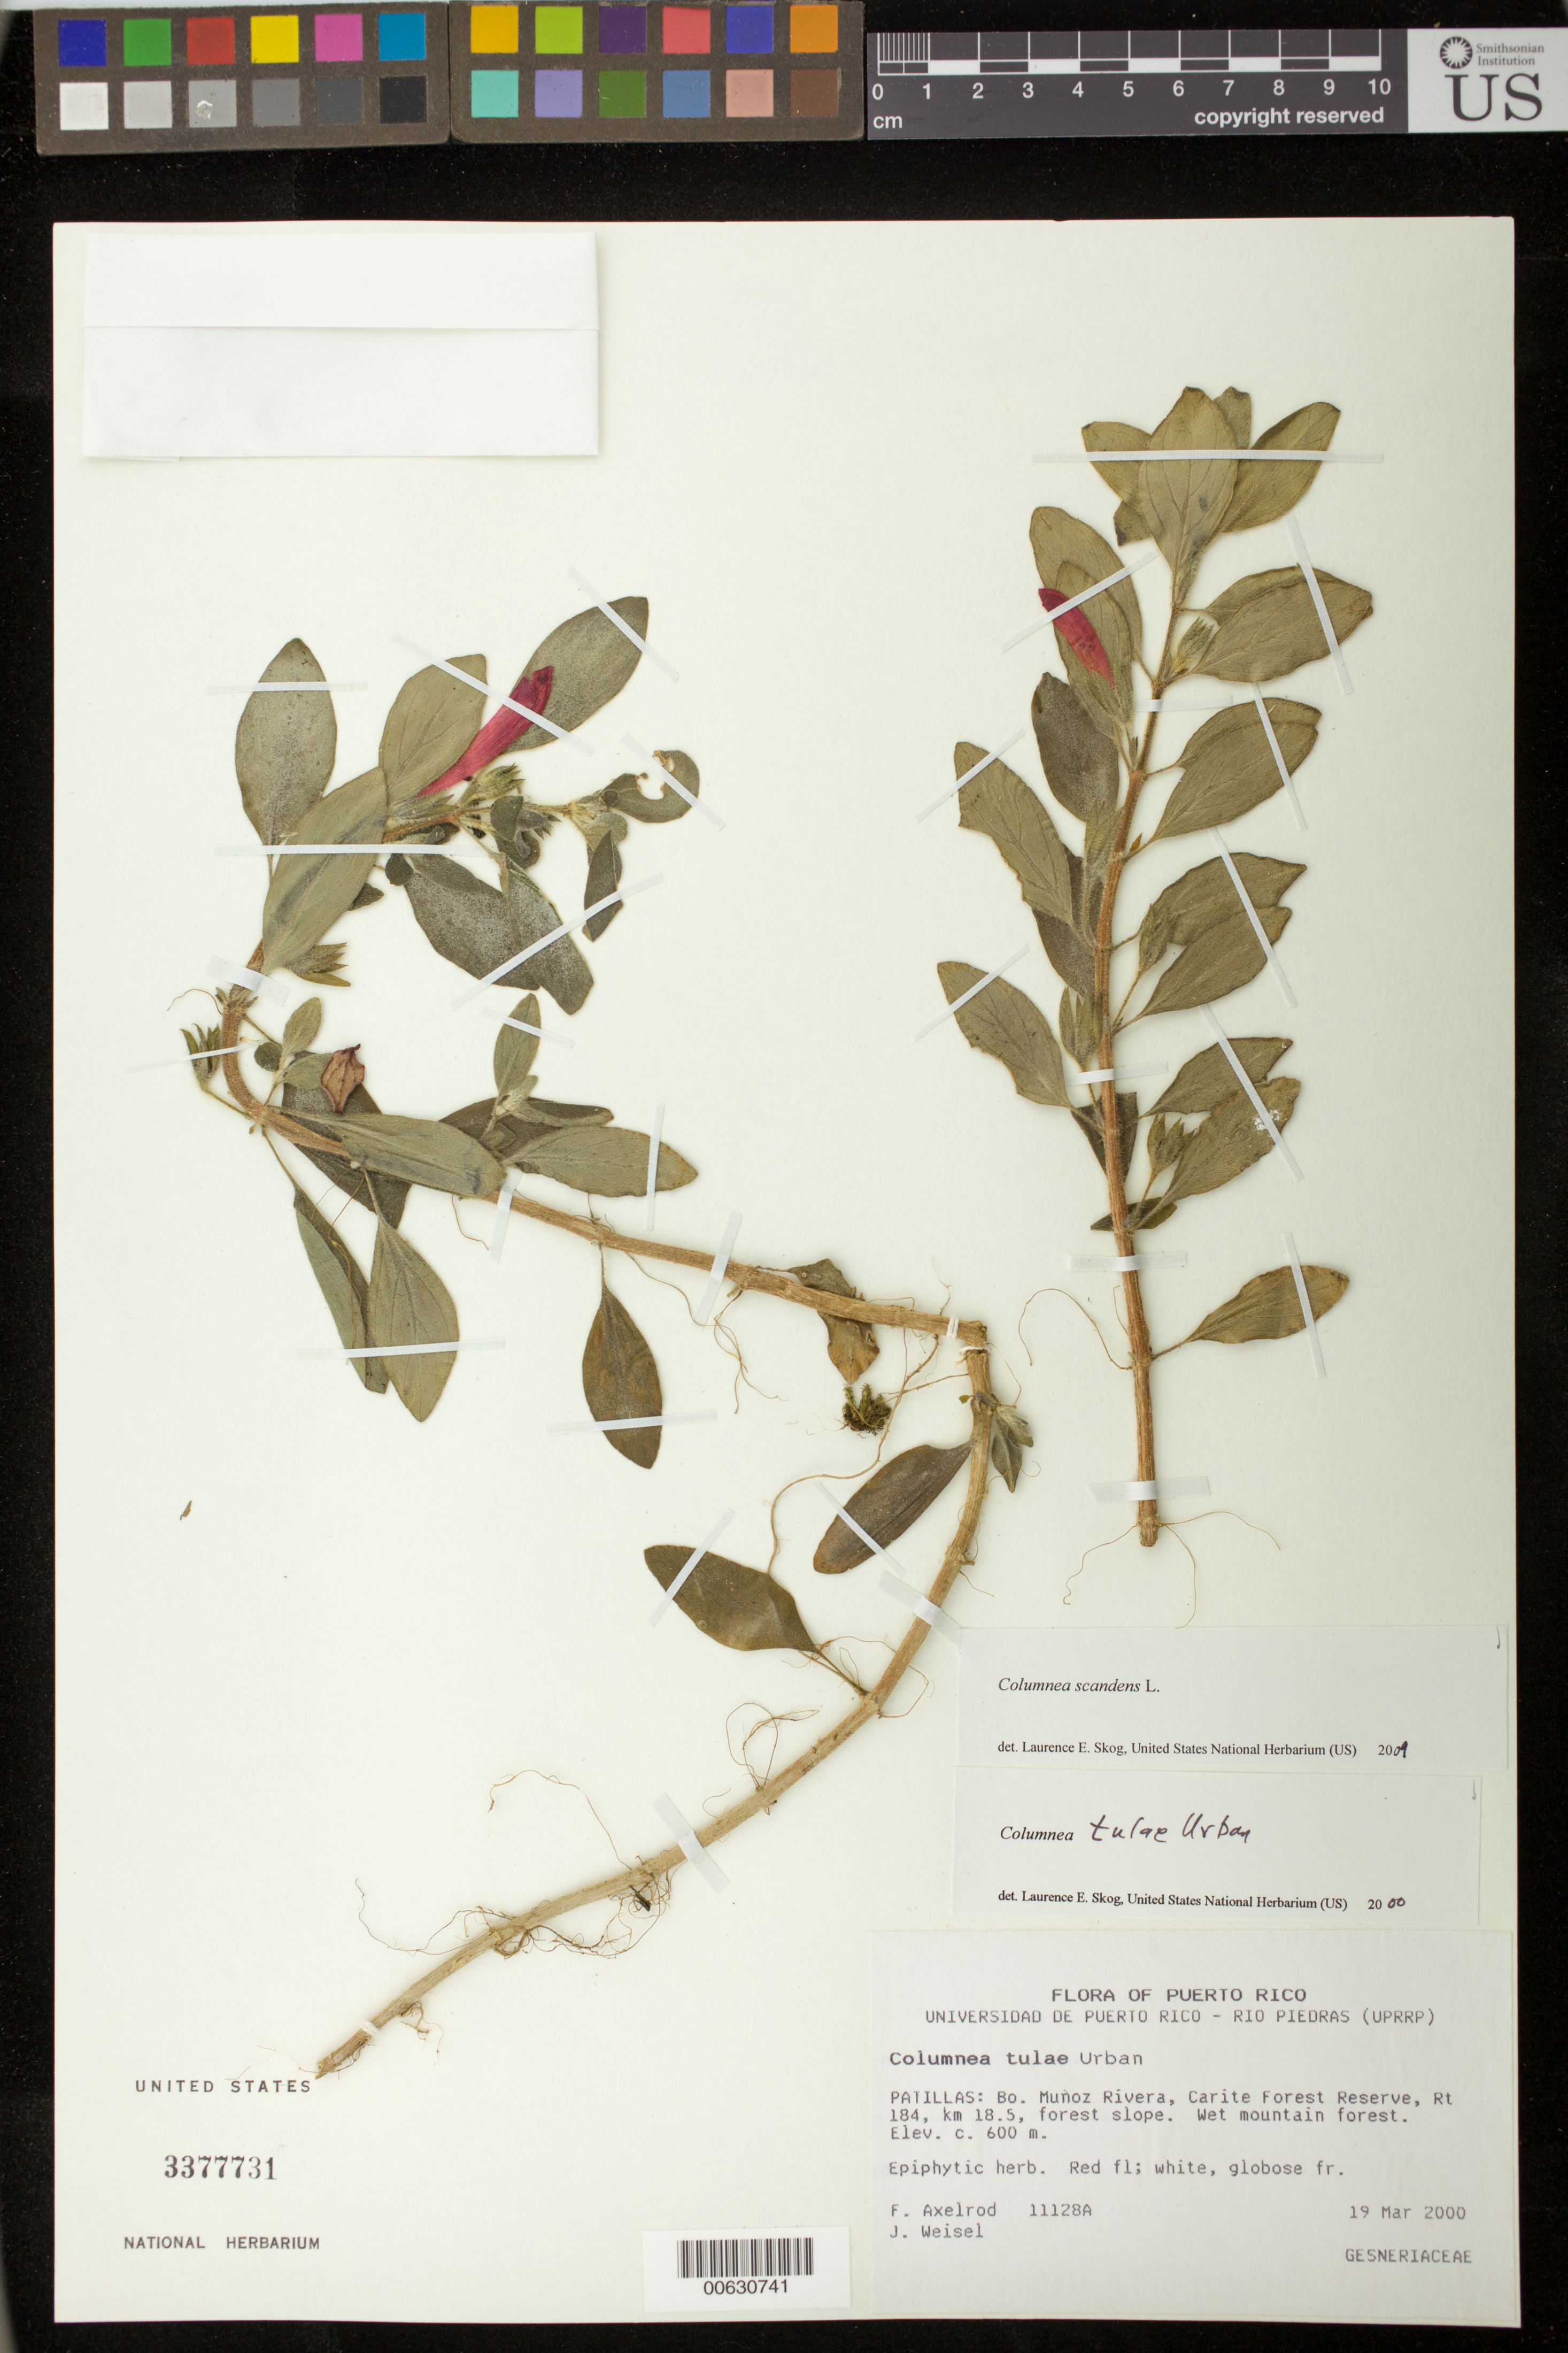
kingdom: Plantae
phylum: Tracheophyta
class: Magnoliopsida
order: Lamiales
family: Gesneriaceae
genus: Columnea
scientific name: Columnea scandens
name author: L.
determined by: Skog, Laurence E.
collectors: F. S. Axelrod & J. Weisel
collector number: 11128 A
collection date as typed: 19 Mar 2000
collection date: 2000-03-19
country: Puerto Rico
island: Puerto Rico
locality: Patillas: Bo. Munoz Rivera, Carite Forest Reserve, Rt. 184, km 18.5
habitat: Forest slope; wet mountain forest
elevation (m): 600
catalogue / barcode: US 3377731